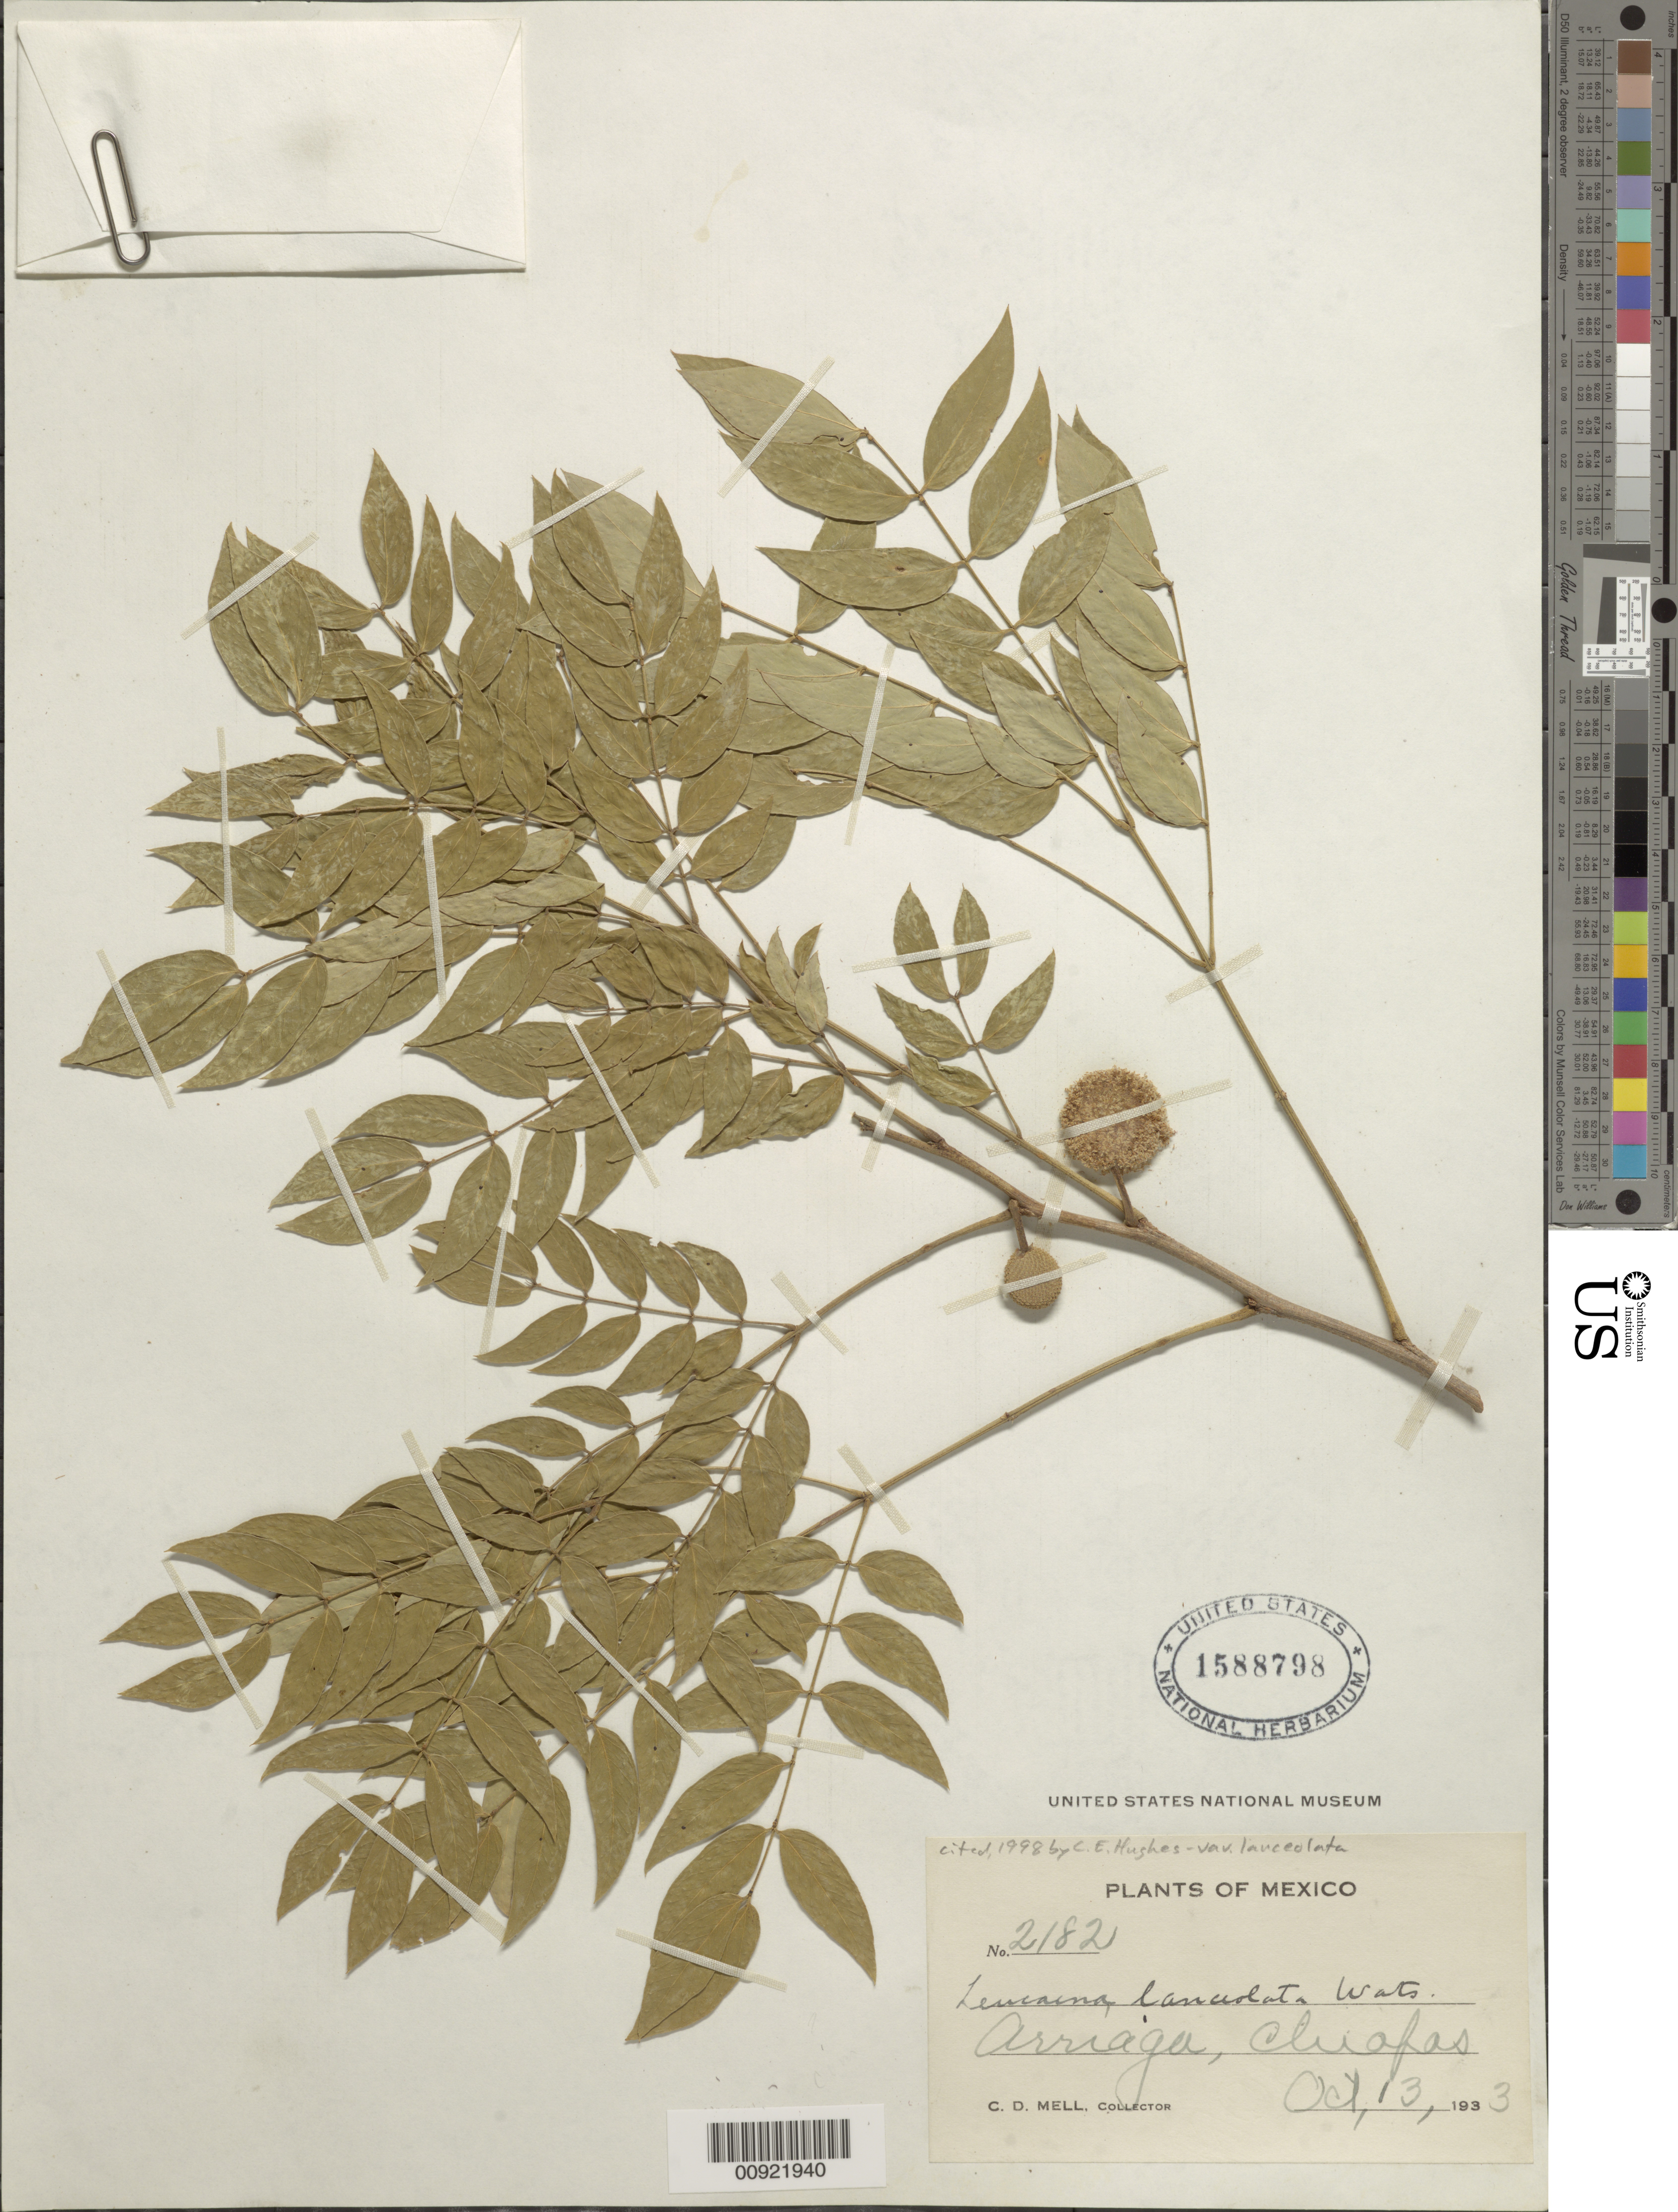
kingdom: Plantae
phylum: Tracheophyta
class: Magnoliopsida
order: Fabales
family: Fabaceae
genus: Leucaena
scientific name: Leucaena lanceolata var. lanceolata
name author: S. Watson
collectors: C. D. Mell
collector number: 2182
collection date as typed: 13 Oct 1933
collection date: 1933-10-13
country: Mexico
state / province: Chiapas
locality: Arriaga, Chiapas.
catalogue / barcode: US 1588798